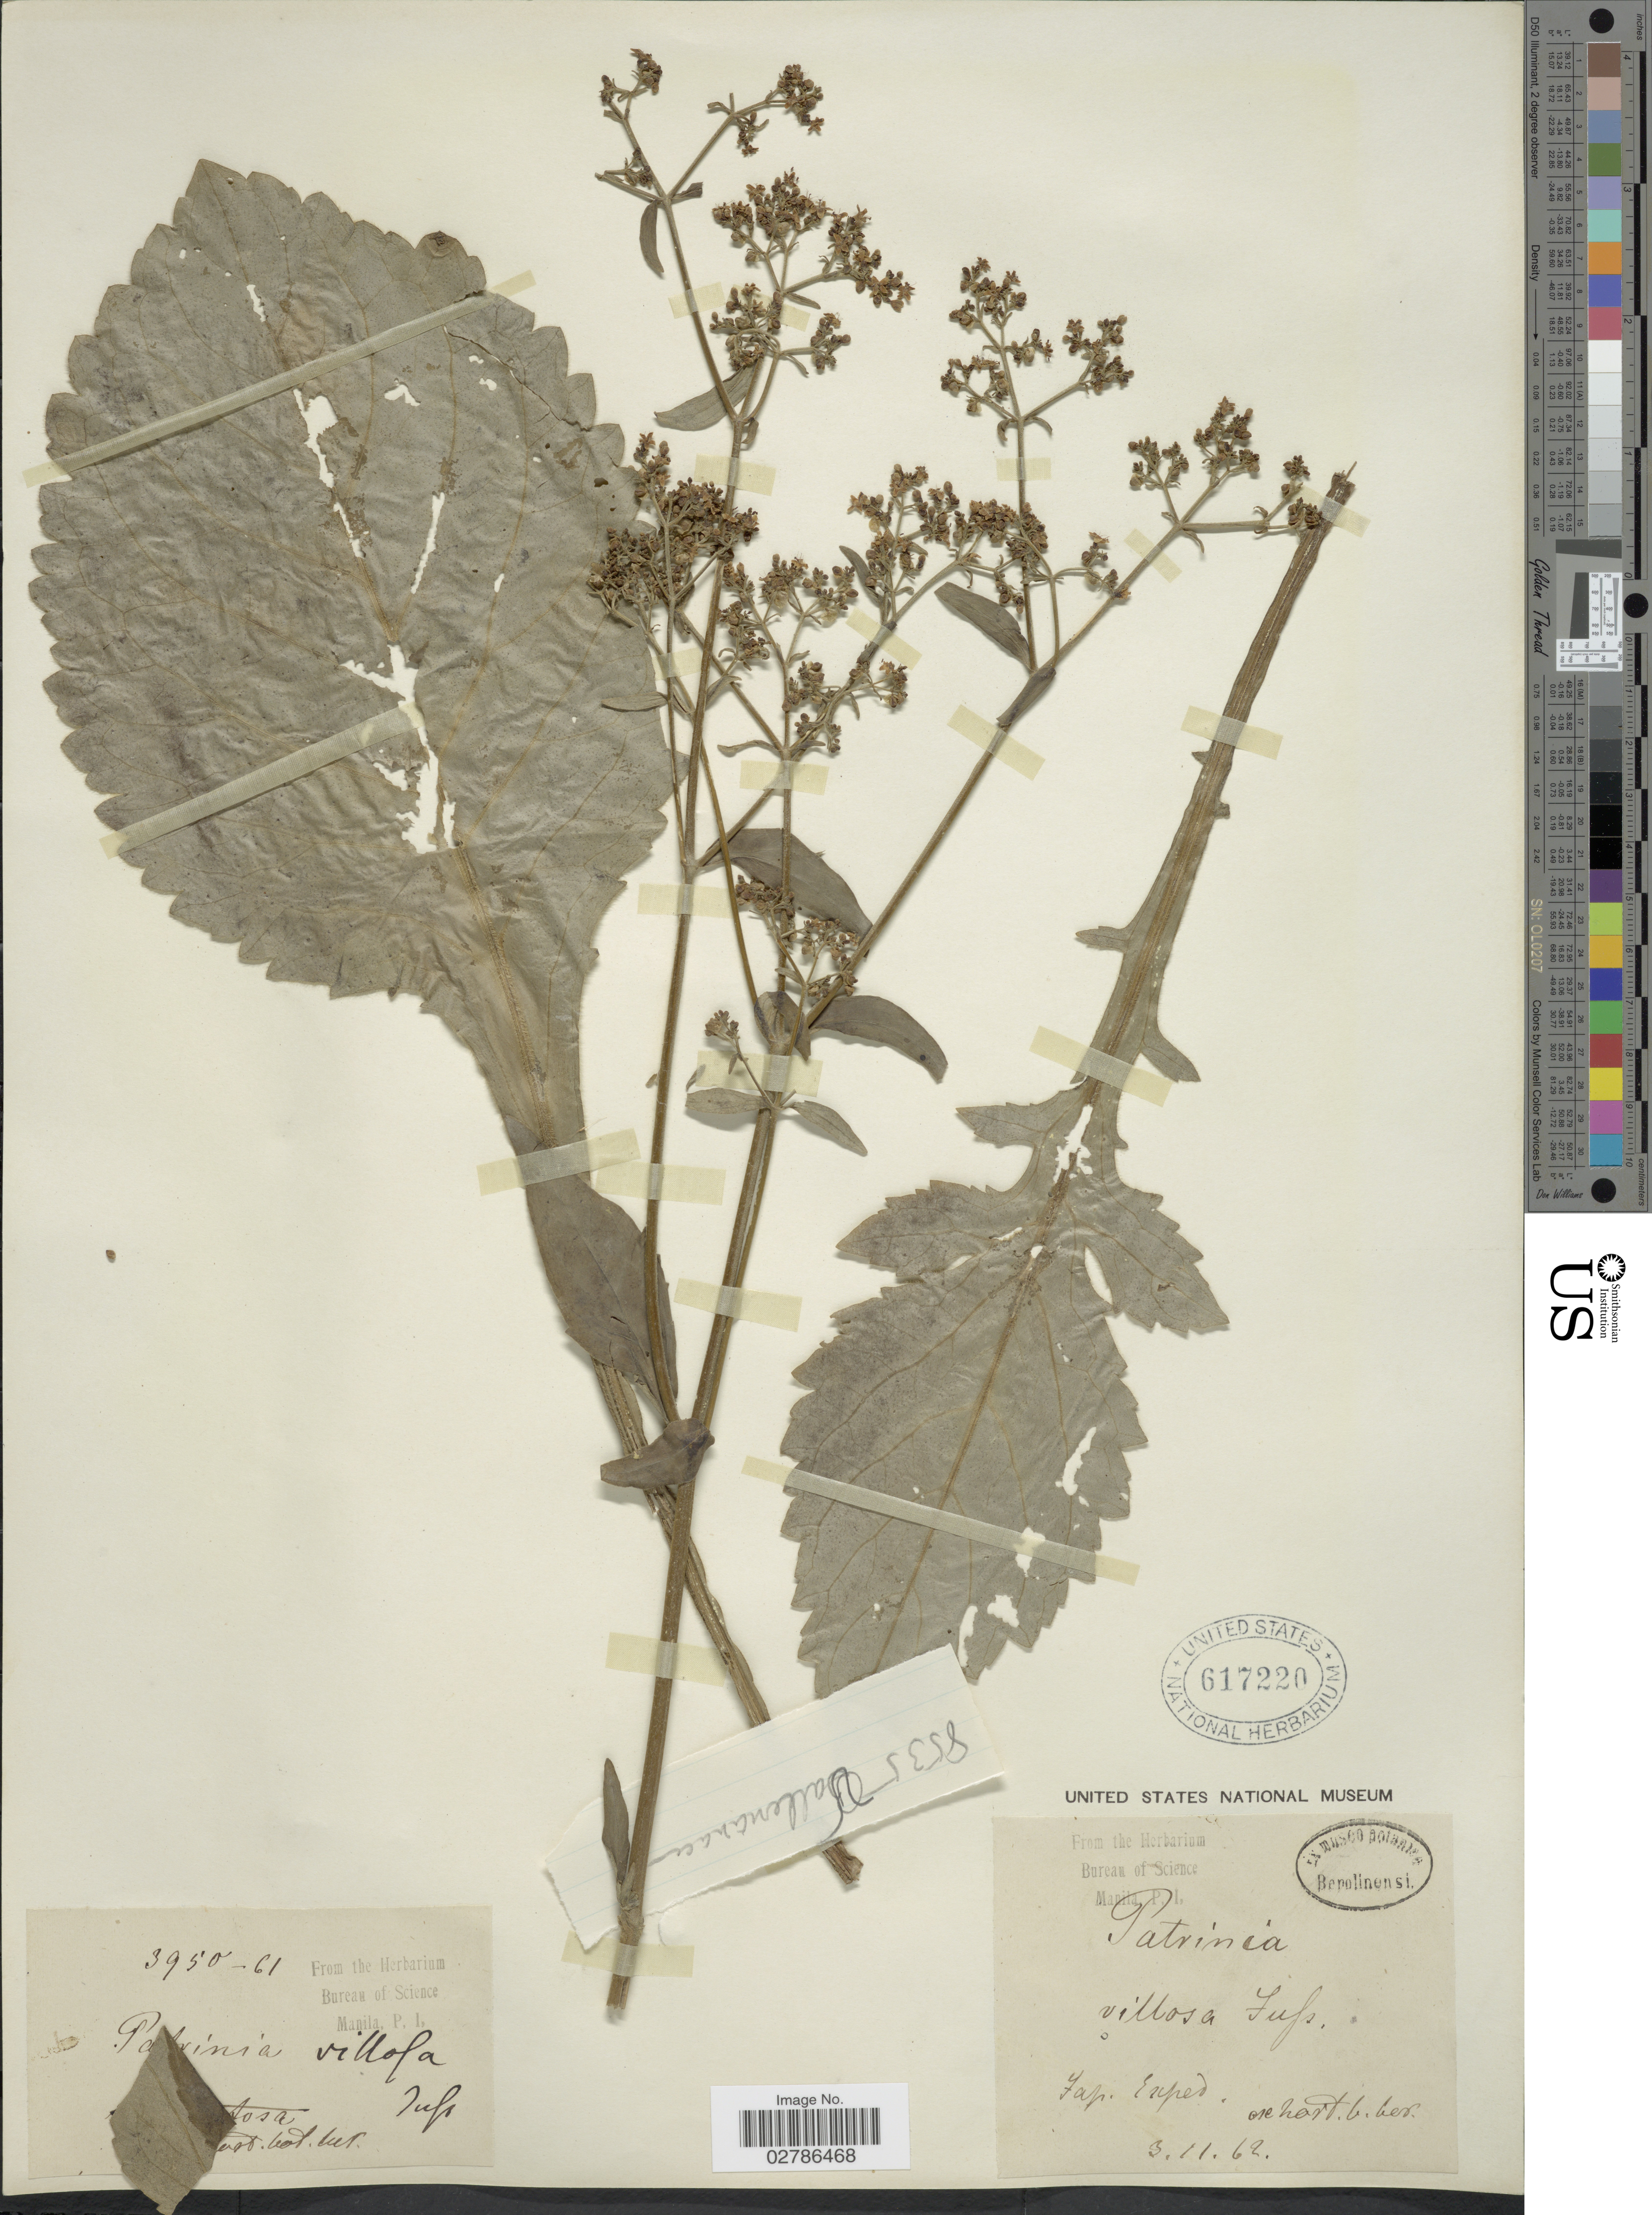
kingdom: Plantae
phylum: Tracheophyta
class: Magnoliopsida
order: Dipsacales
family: Caprifoliaceae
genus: Patrinia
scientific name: Patrinia villosa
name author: (Thunb.) Dufr.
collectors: ex herb. Bureau of Science Manila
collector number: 3950-61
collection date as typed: Transcribed d/m/y: 3/11/62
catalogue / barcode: US 617220